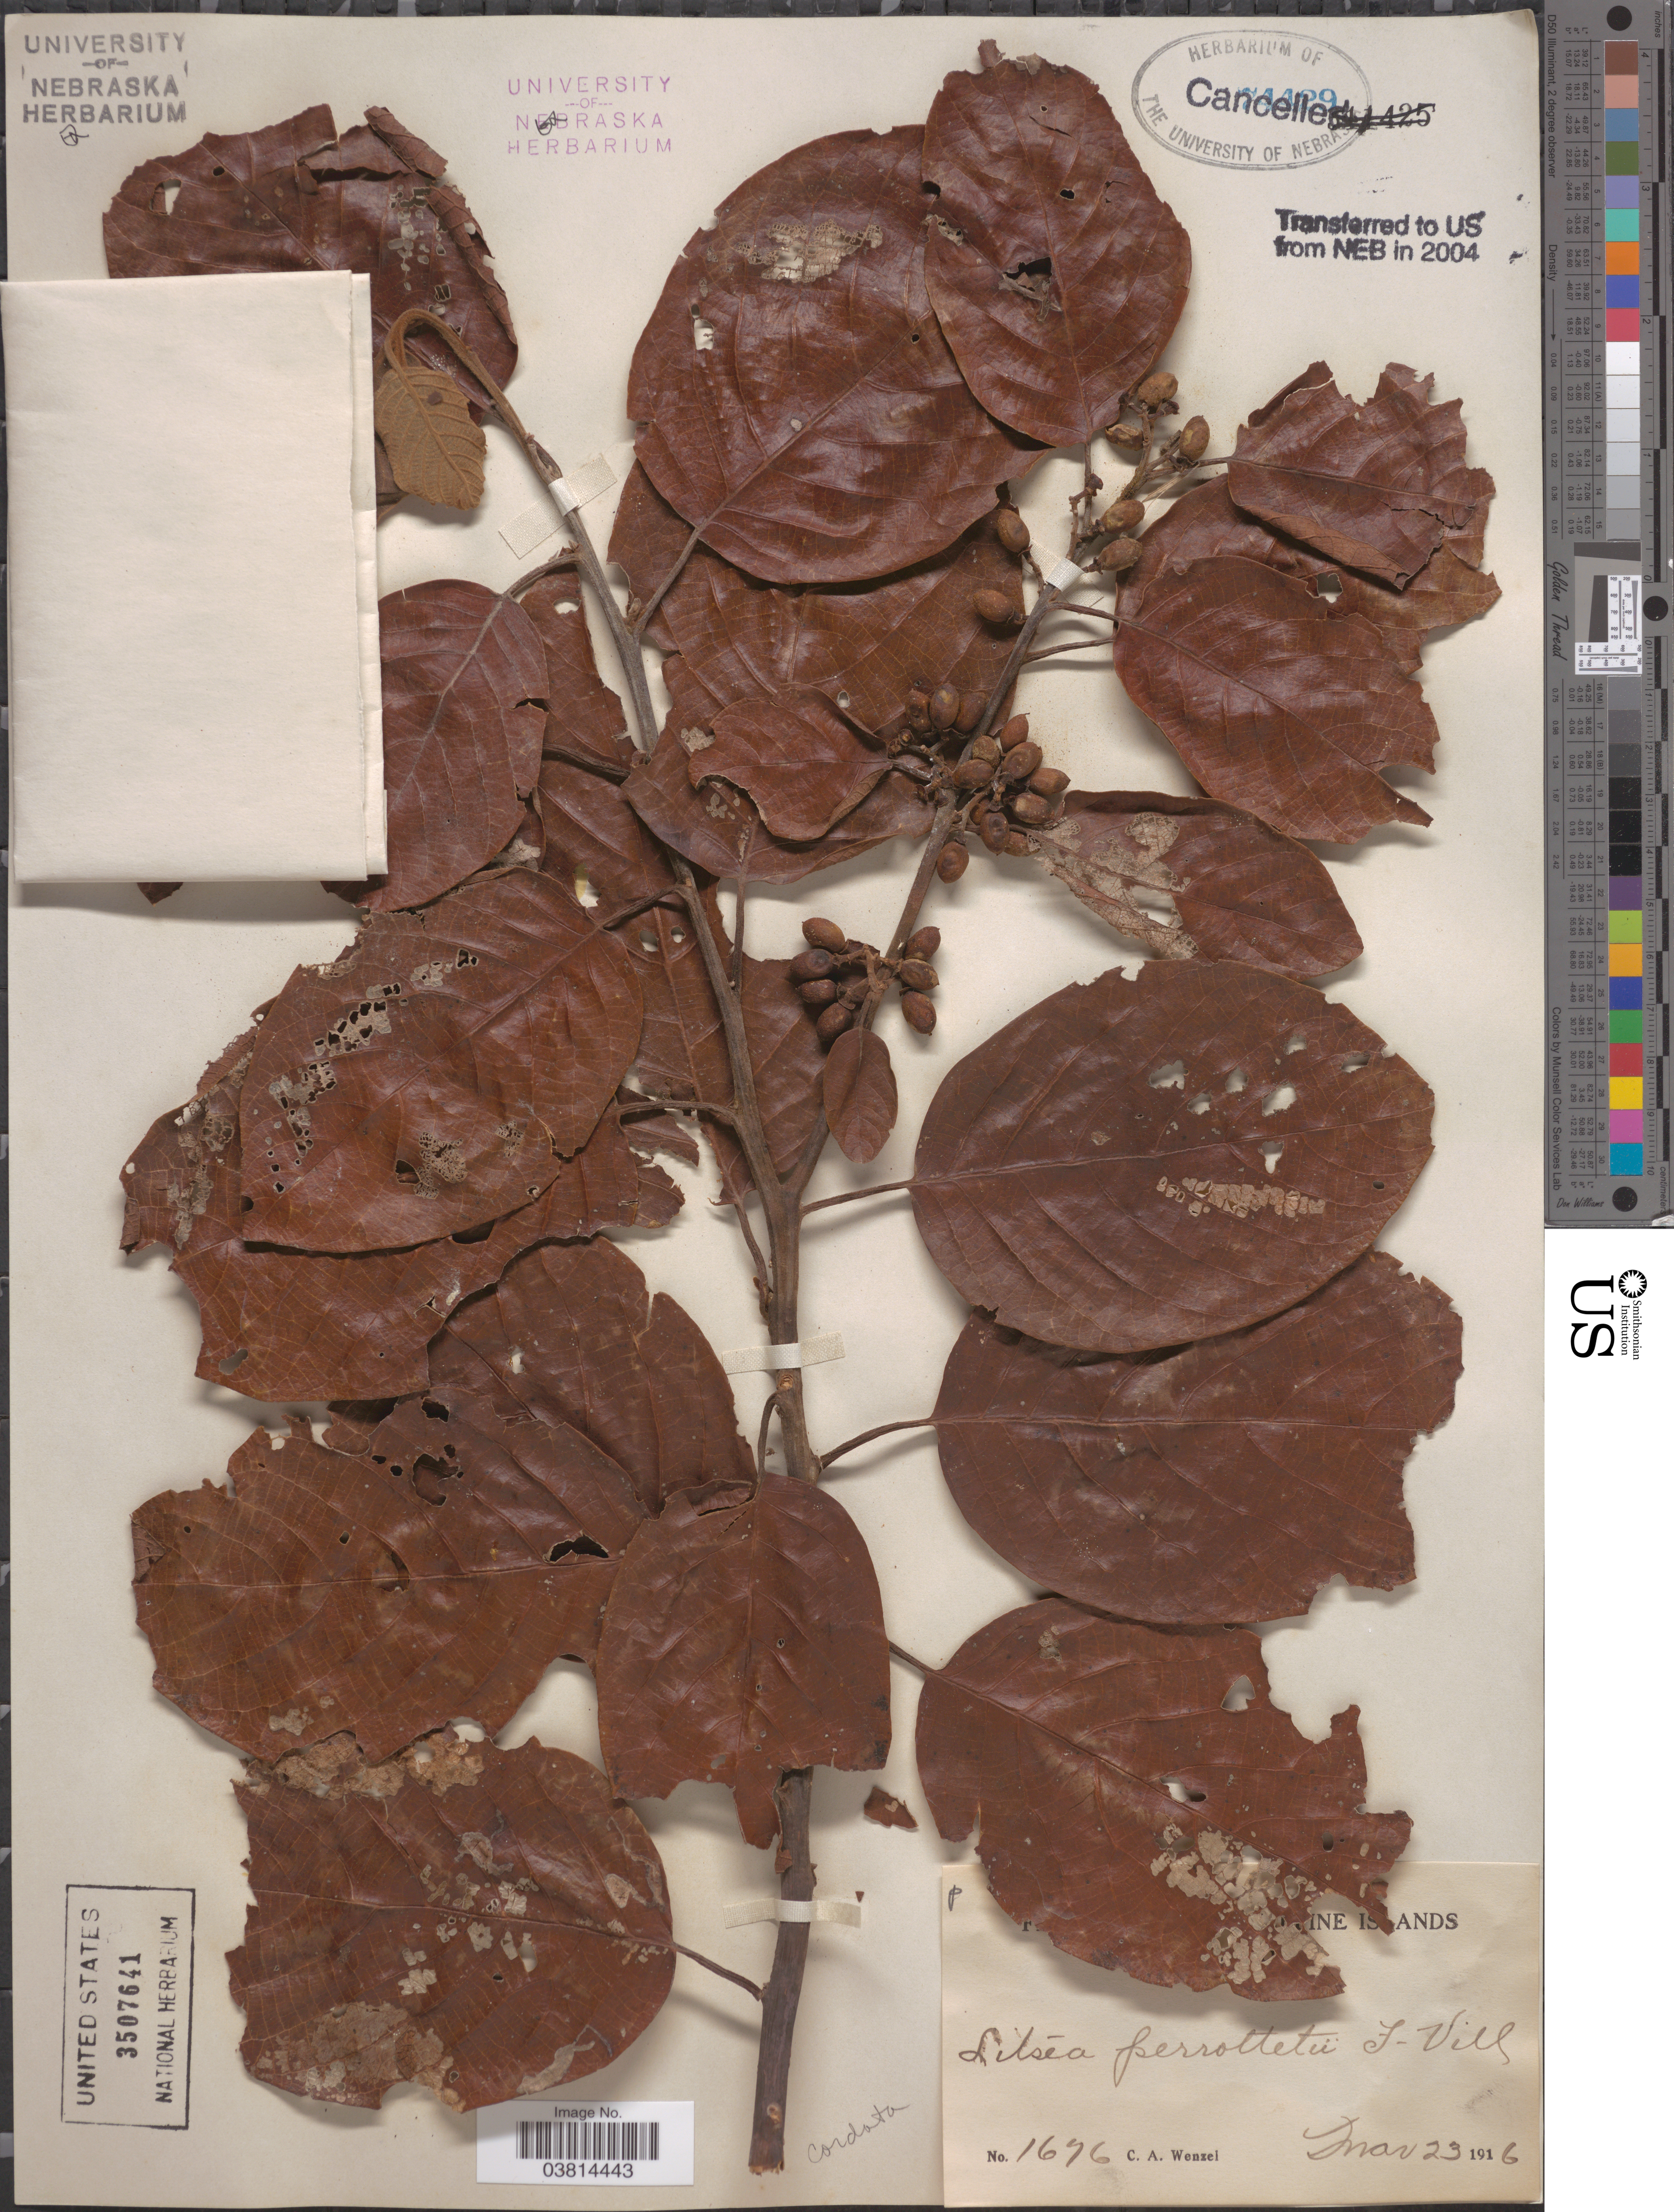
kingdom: Plantae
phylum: Tracheophyta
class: Magnoliopsida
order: Laurales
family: Lauraceae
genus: Litsea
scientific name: Litsea cordata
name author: Hook. f.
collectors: C. Wenzel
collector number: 1676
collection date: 1916-03-23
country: Philippines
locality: [illegible text]ine Islands.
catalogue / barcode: US 3507641